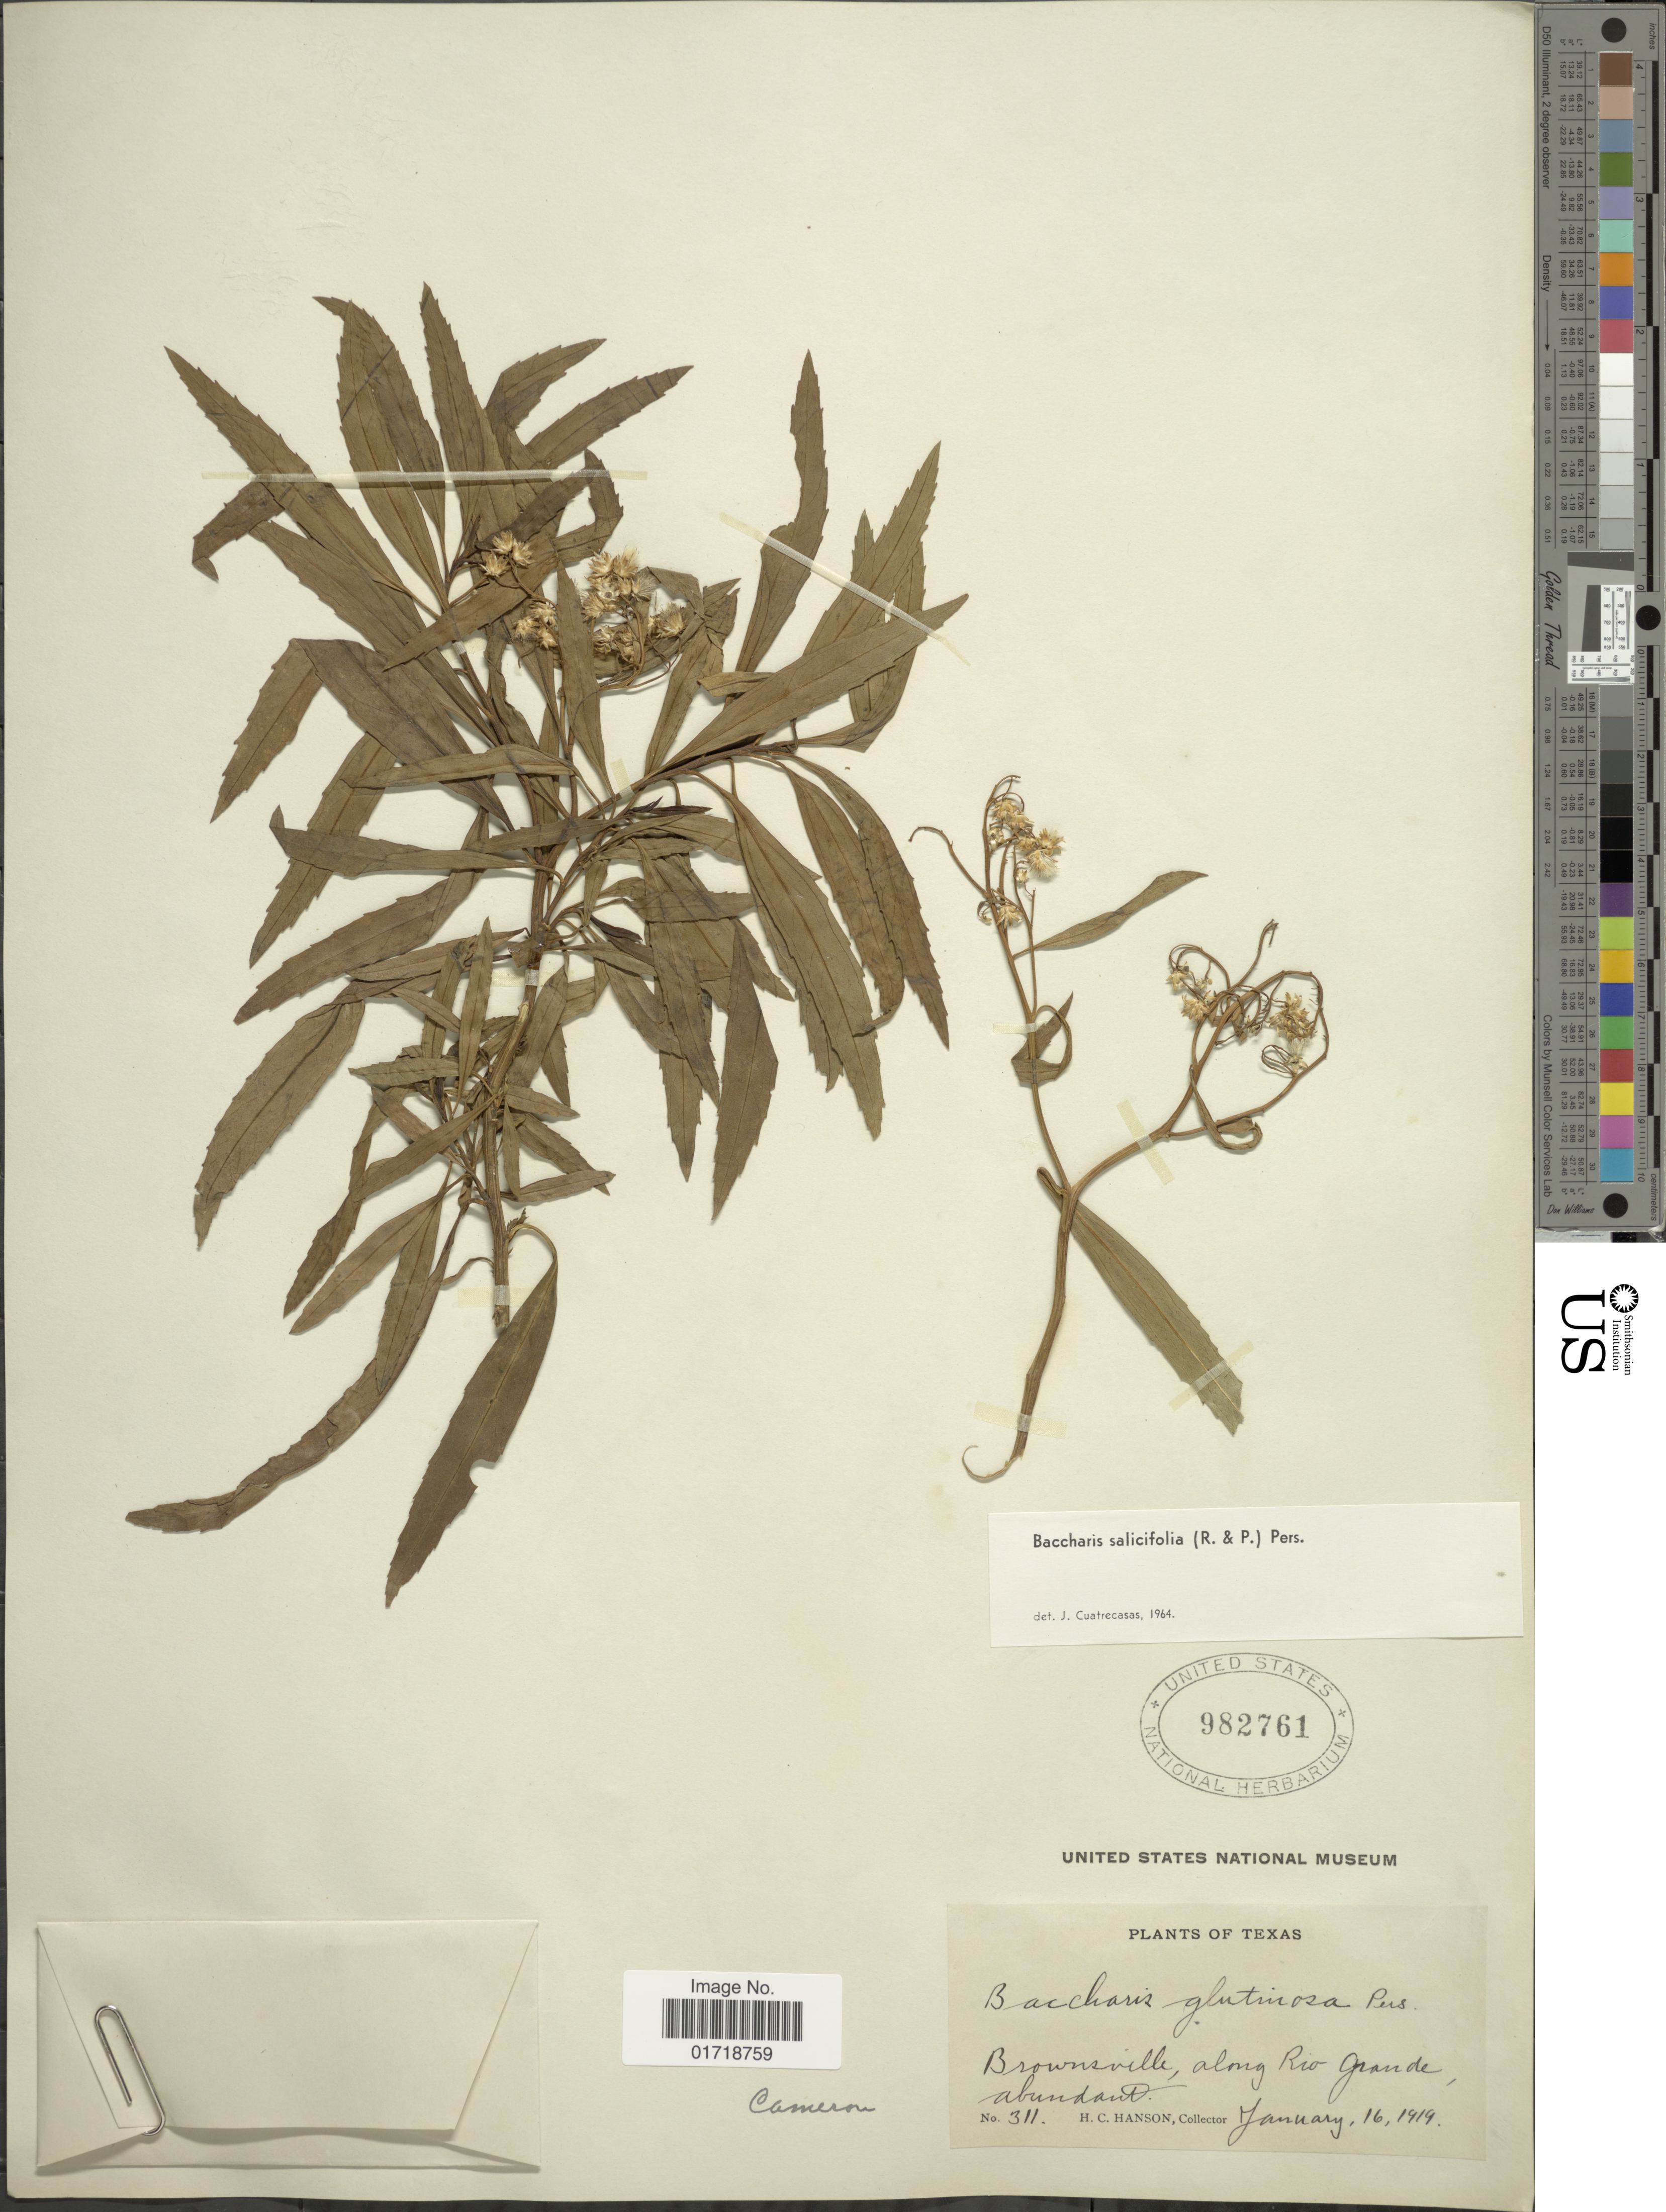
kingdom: Plantae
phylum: Tracheophyta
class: Magnoliopsida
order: Asterales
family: Asteraceae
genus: Baccharis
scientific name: Baccharis glutinosa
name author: Pers.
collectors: H. Hanson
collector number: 311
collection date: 1919-01-16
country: United States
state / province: Texas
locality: Brownsville, along Rio Grande, abundant.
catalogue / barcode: US 982761